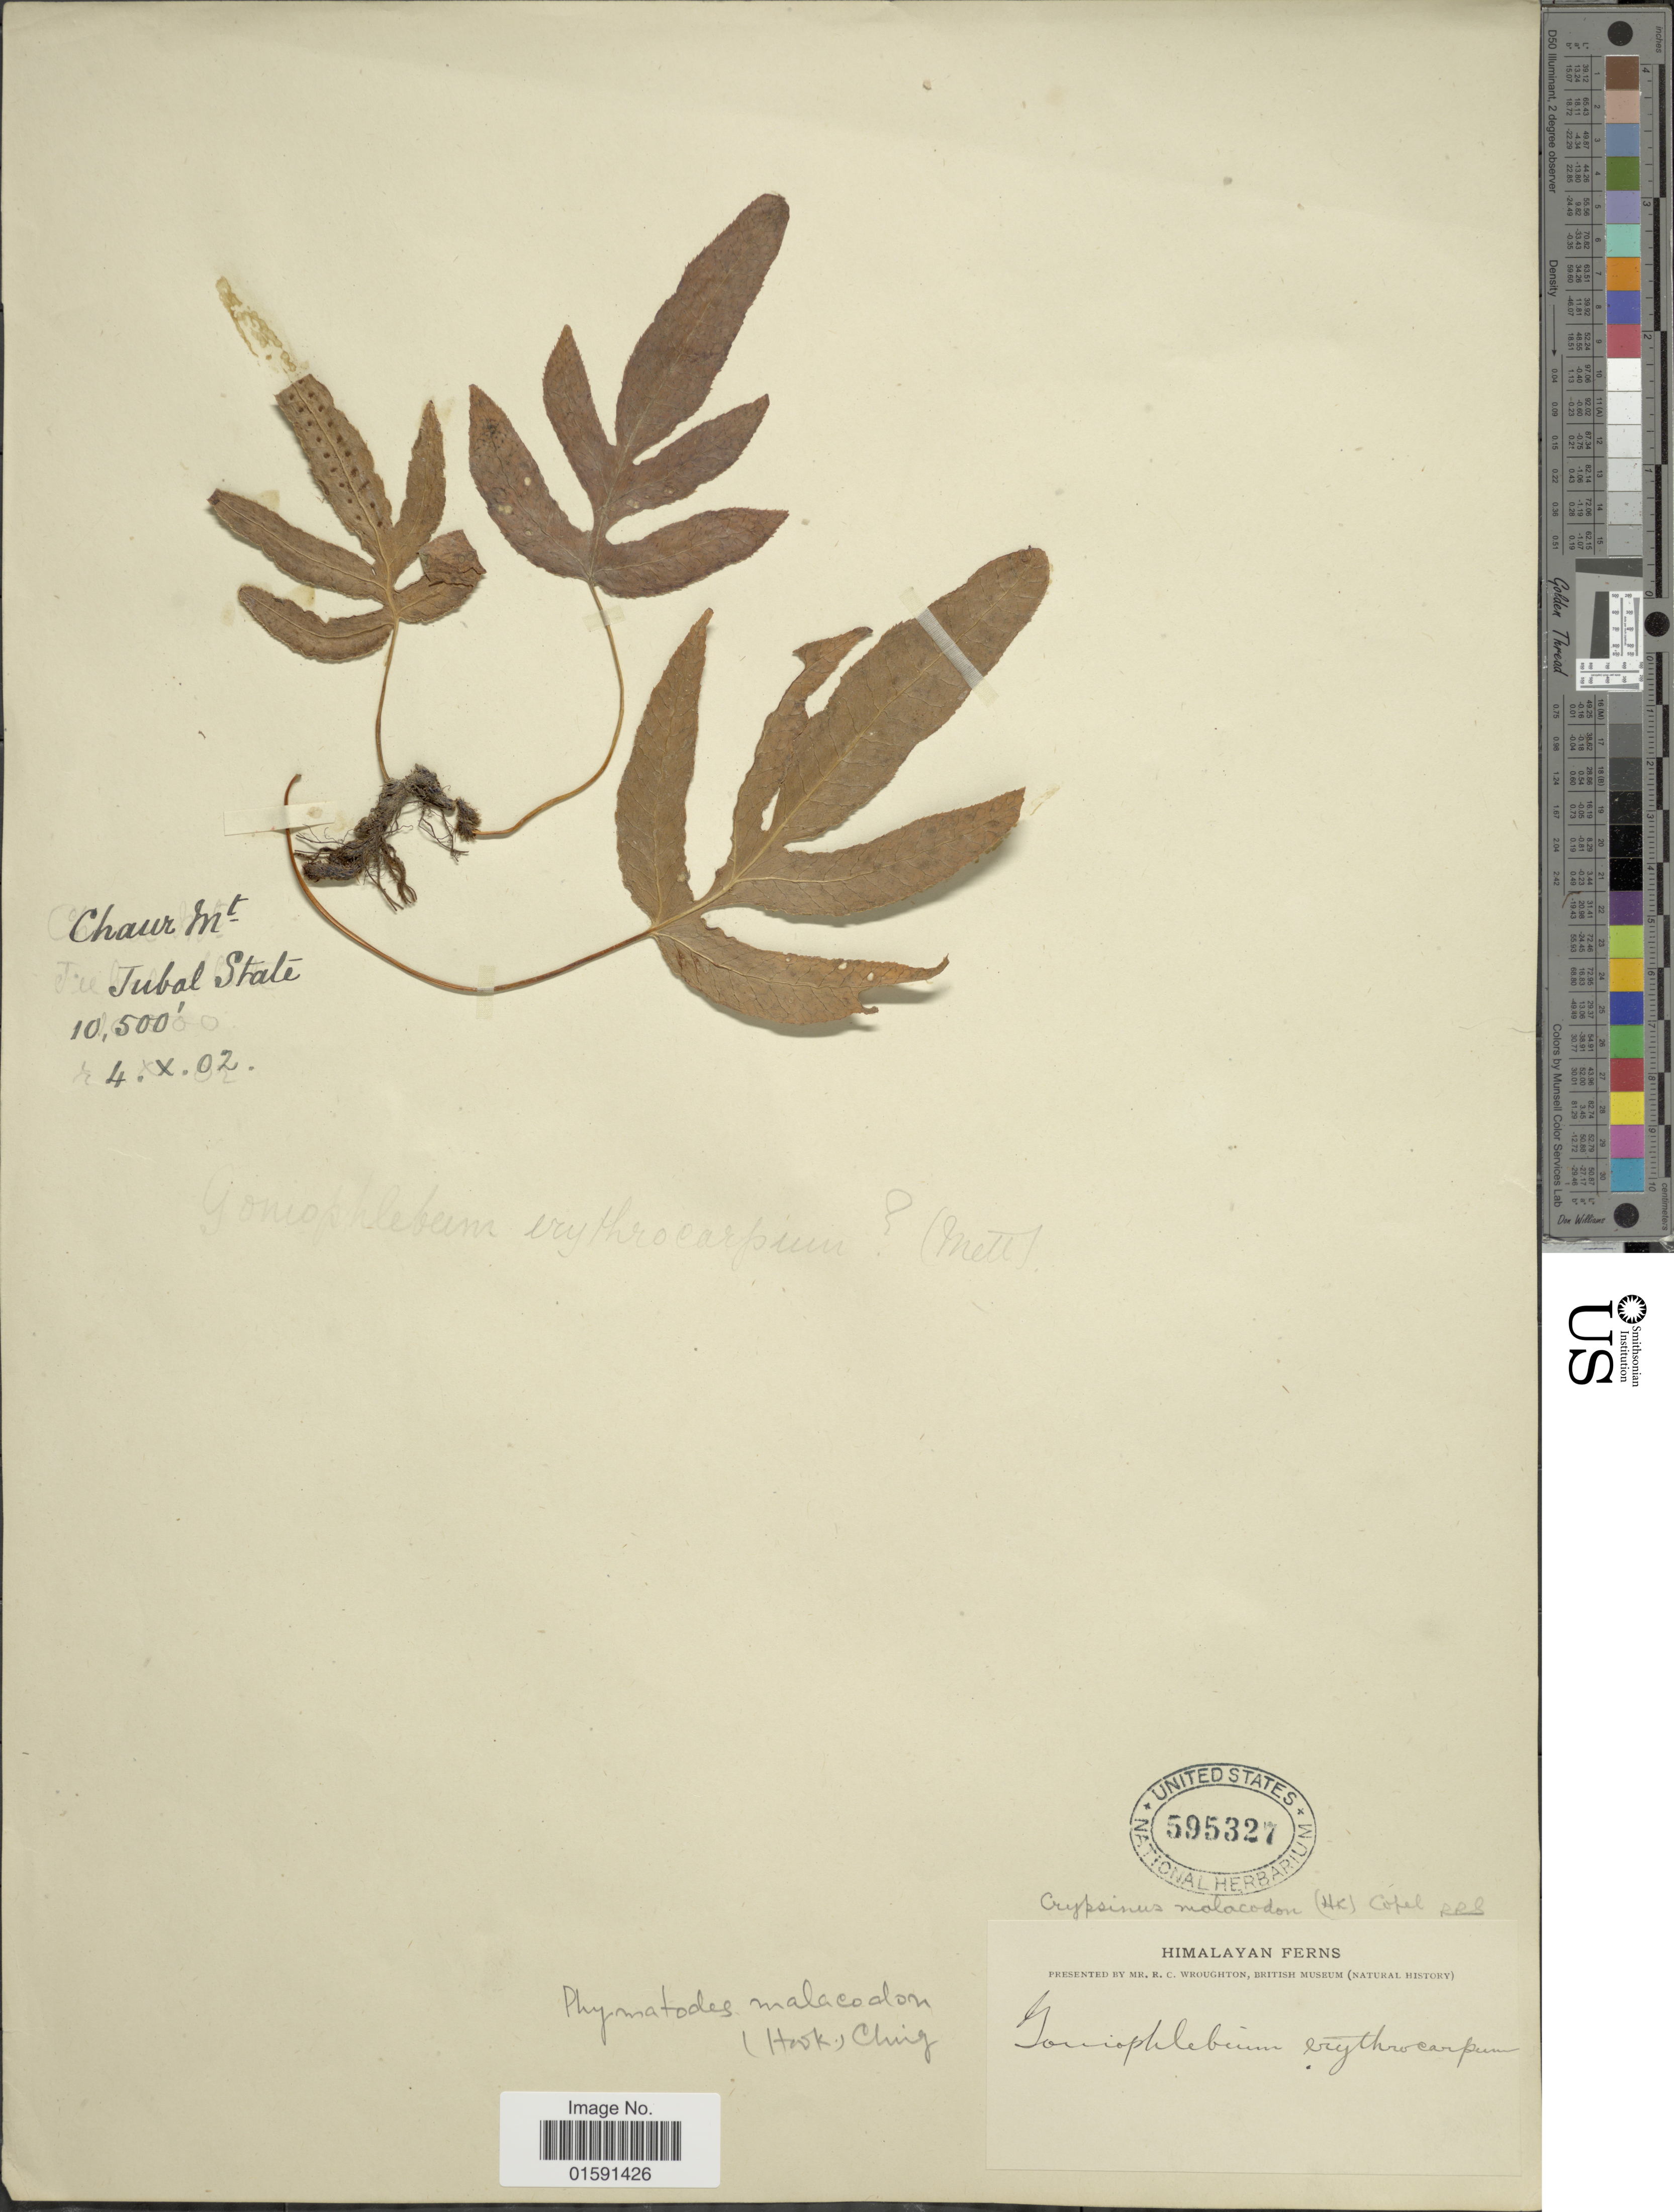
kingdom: Plantae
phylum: Tracheophyta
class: Polypodiopsida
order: Polypodiales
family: Polypodiaceae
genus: Selliguea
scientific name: Selliguea malacodon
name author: (Hook.) S. L. Yu et al.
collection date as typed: Transcribed d/m/y: 4/10/2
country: India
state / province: Himachal Pradesh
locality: Himalayan, Jubal State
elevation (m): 3200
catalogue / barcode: US 595327